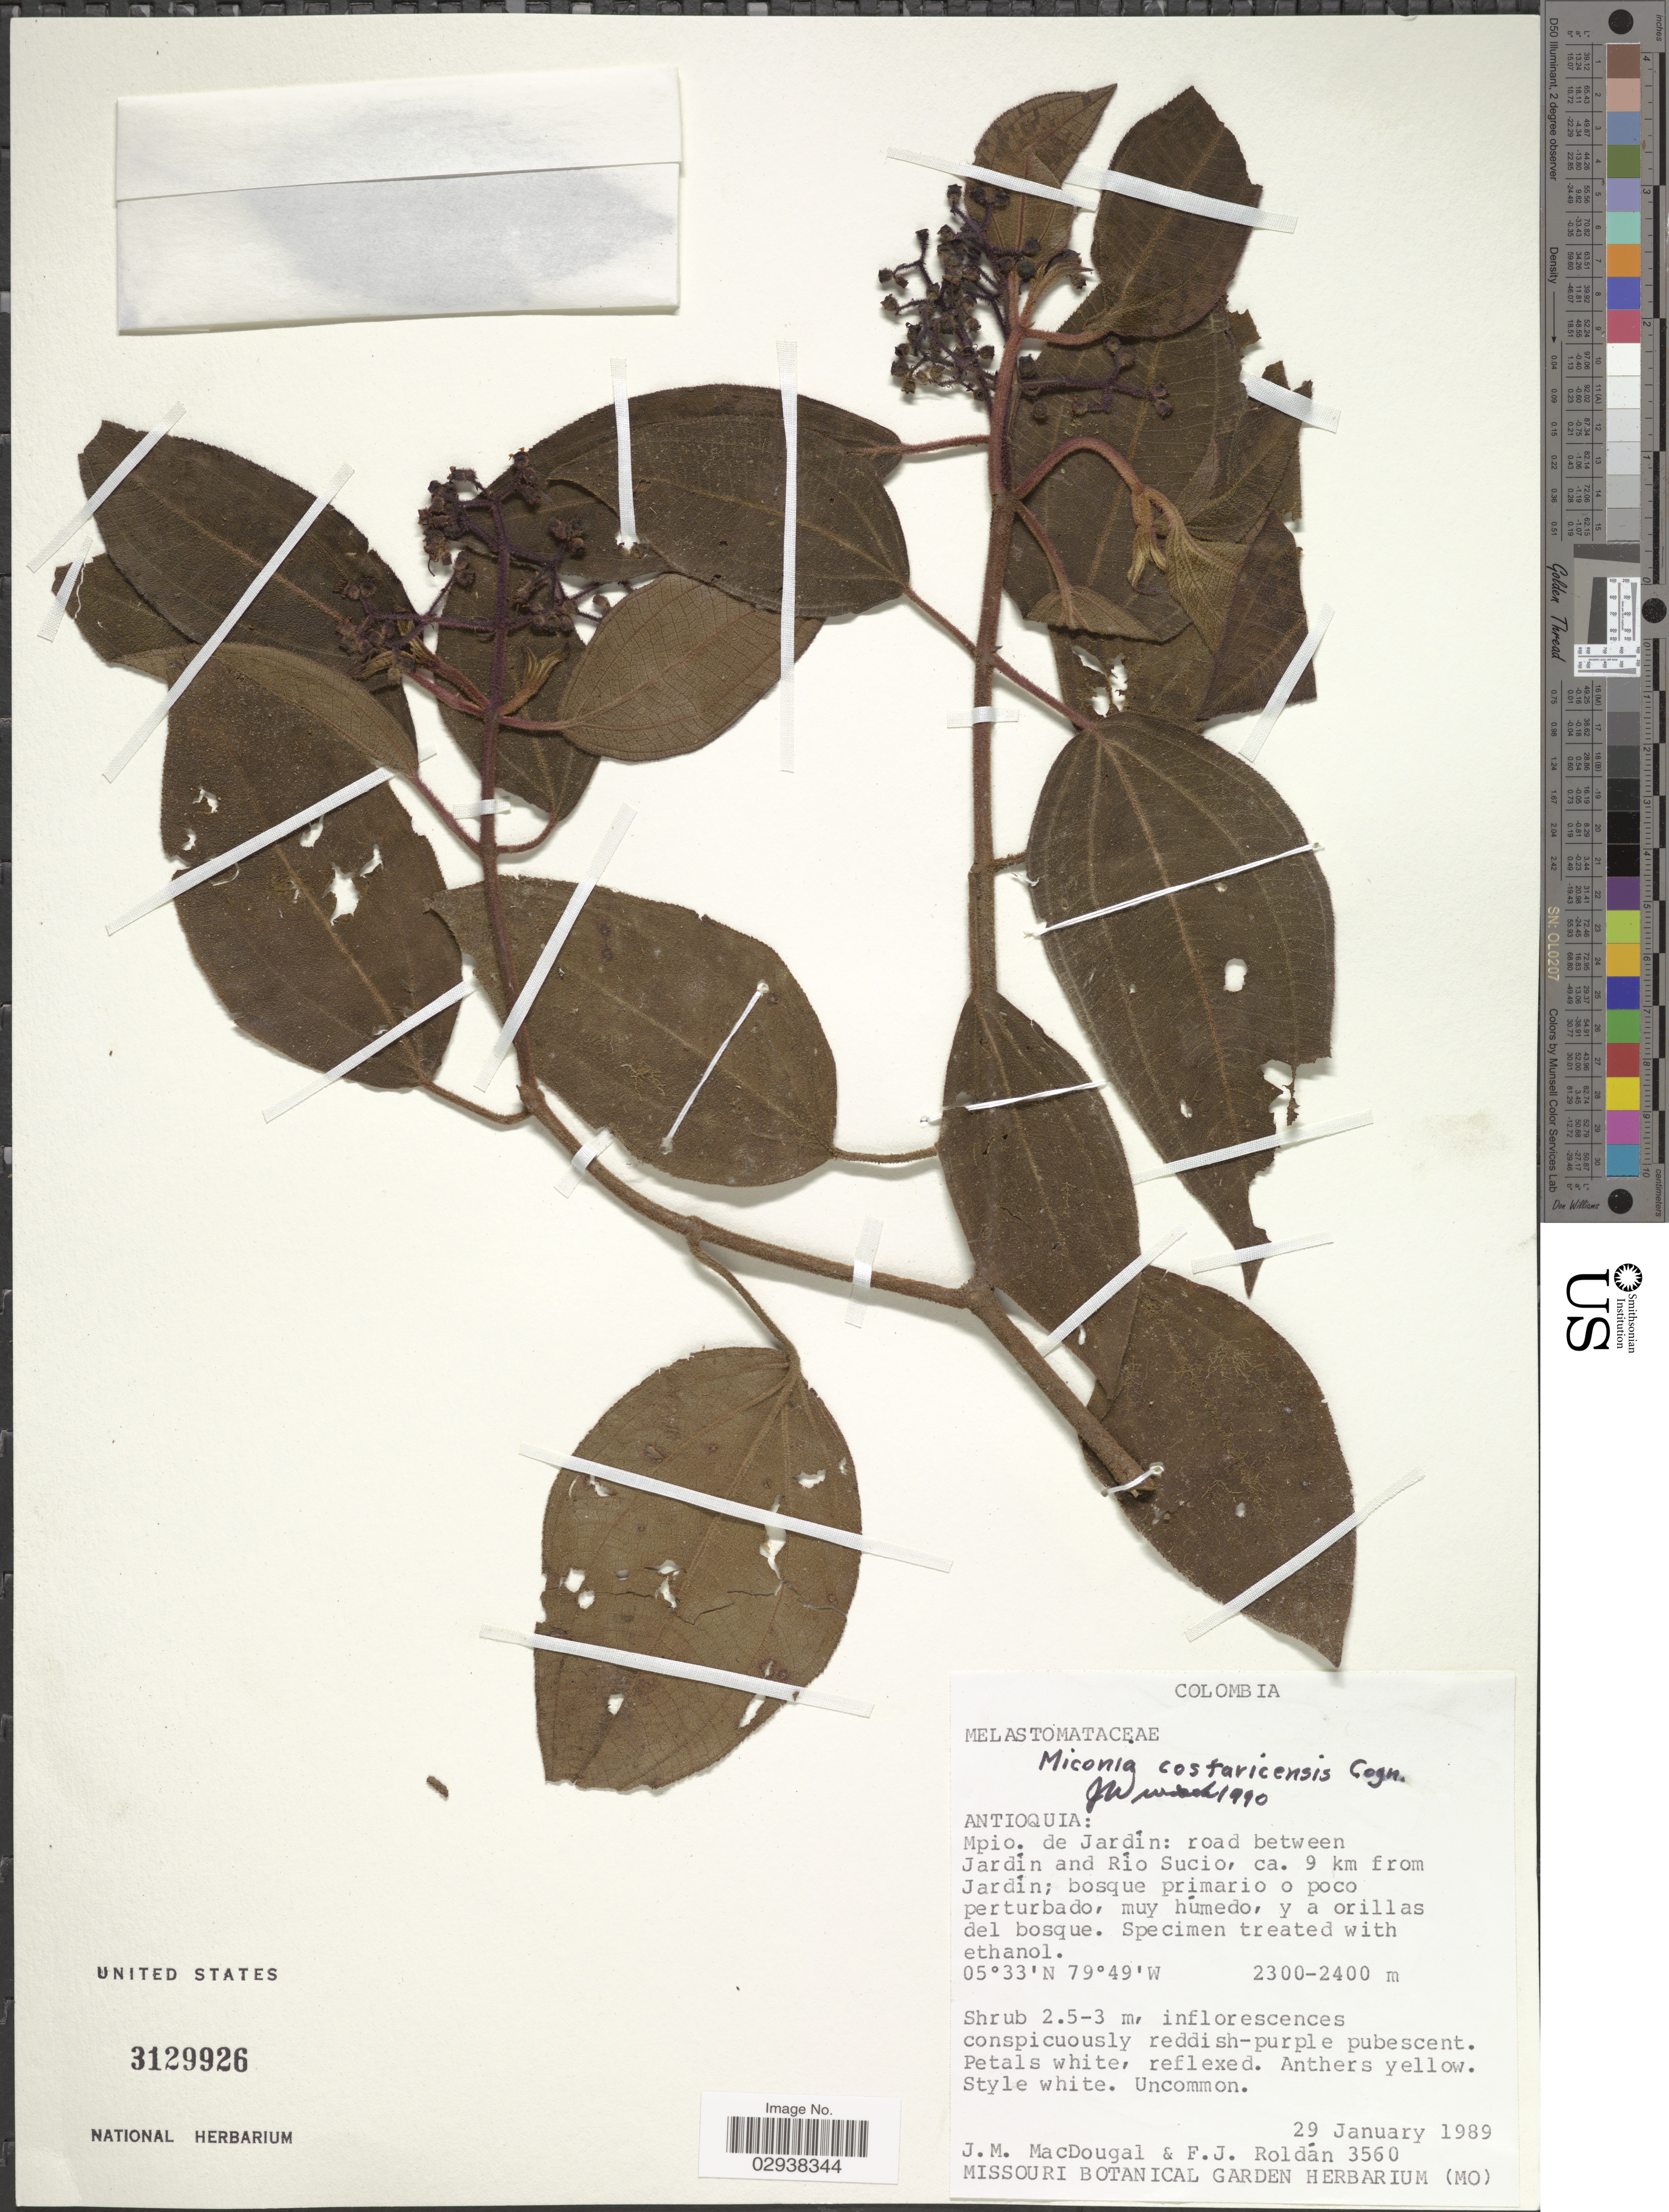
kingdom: Plantae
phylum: Tracheophyta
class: Magnoliopsida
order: Myrtales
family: Melastomataceae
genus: Miconia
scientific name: Miconia costaricensis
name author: Cogn.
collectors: J. M. MacDougal & F. J. Roldán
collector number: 3560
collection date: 1989-01-29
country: Colombia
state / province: Antioquia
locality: Mpio. de Jardín: road between Jardín and Río Sucio, ca. 9 km from Jardín.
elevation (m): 2300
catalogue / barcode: US 3129926